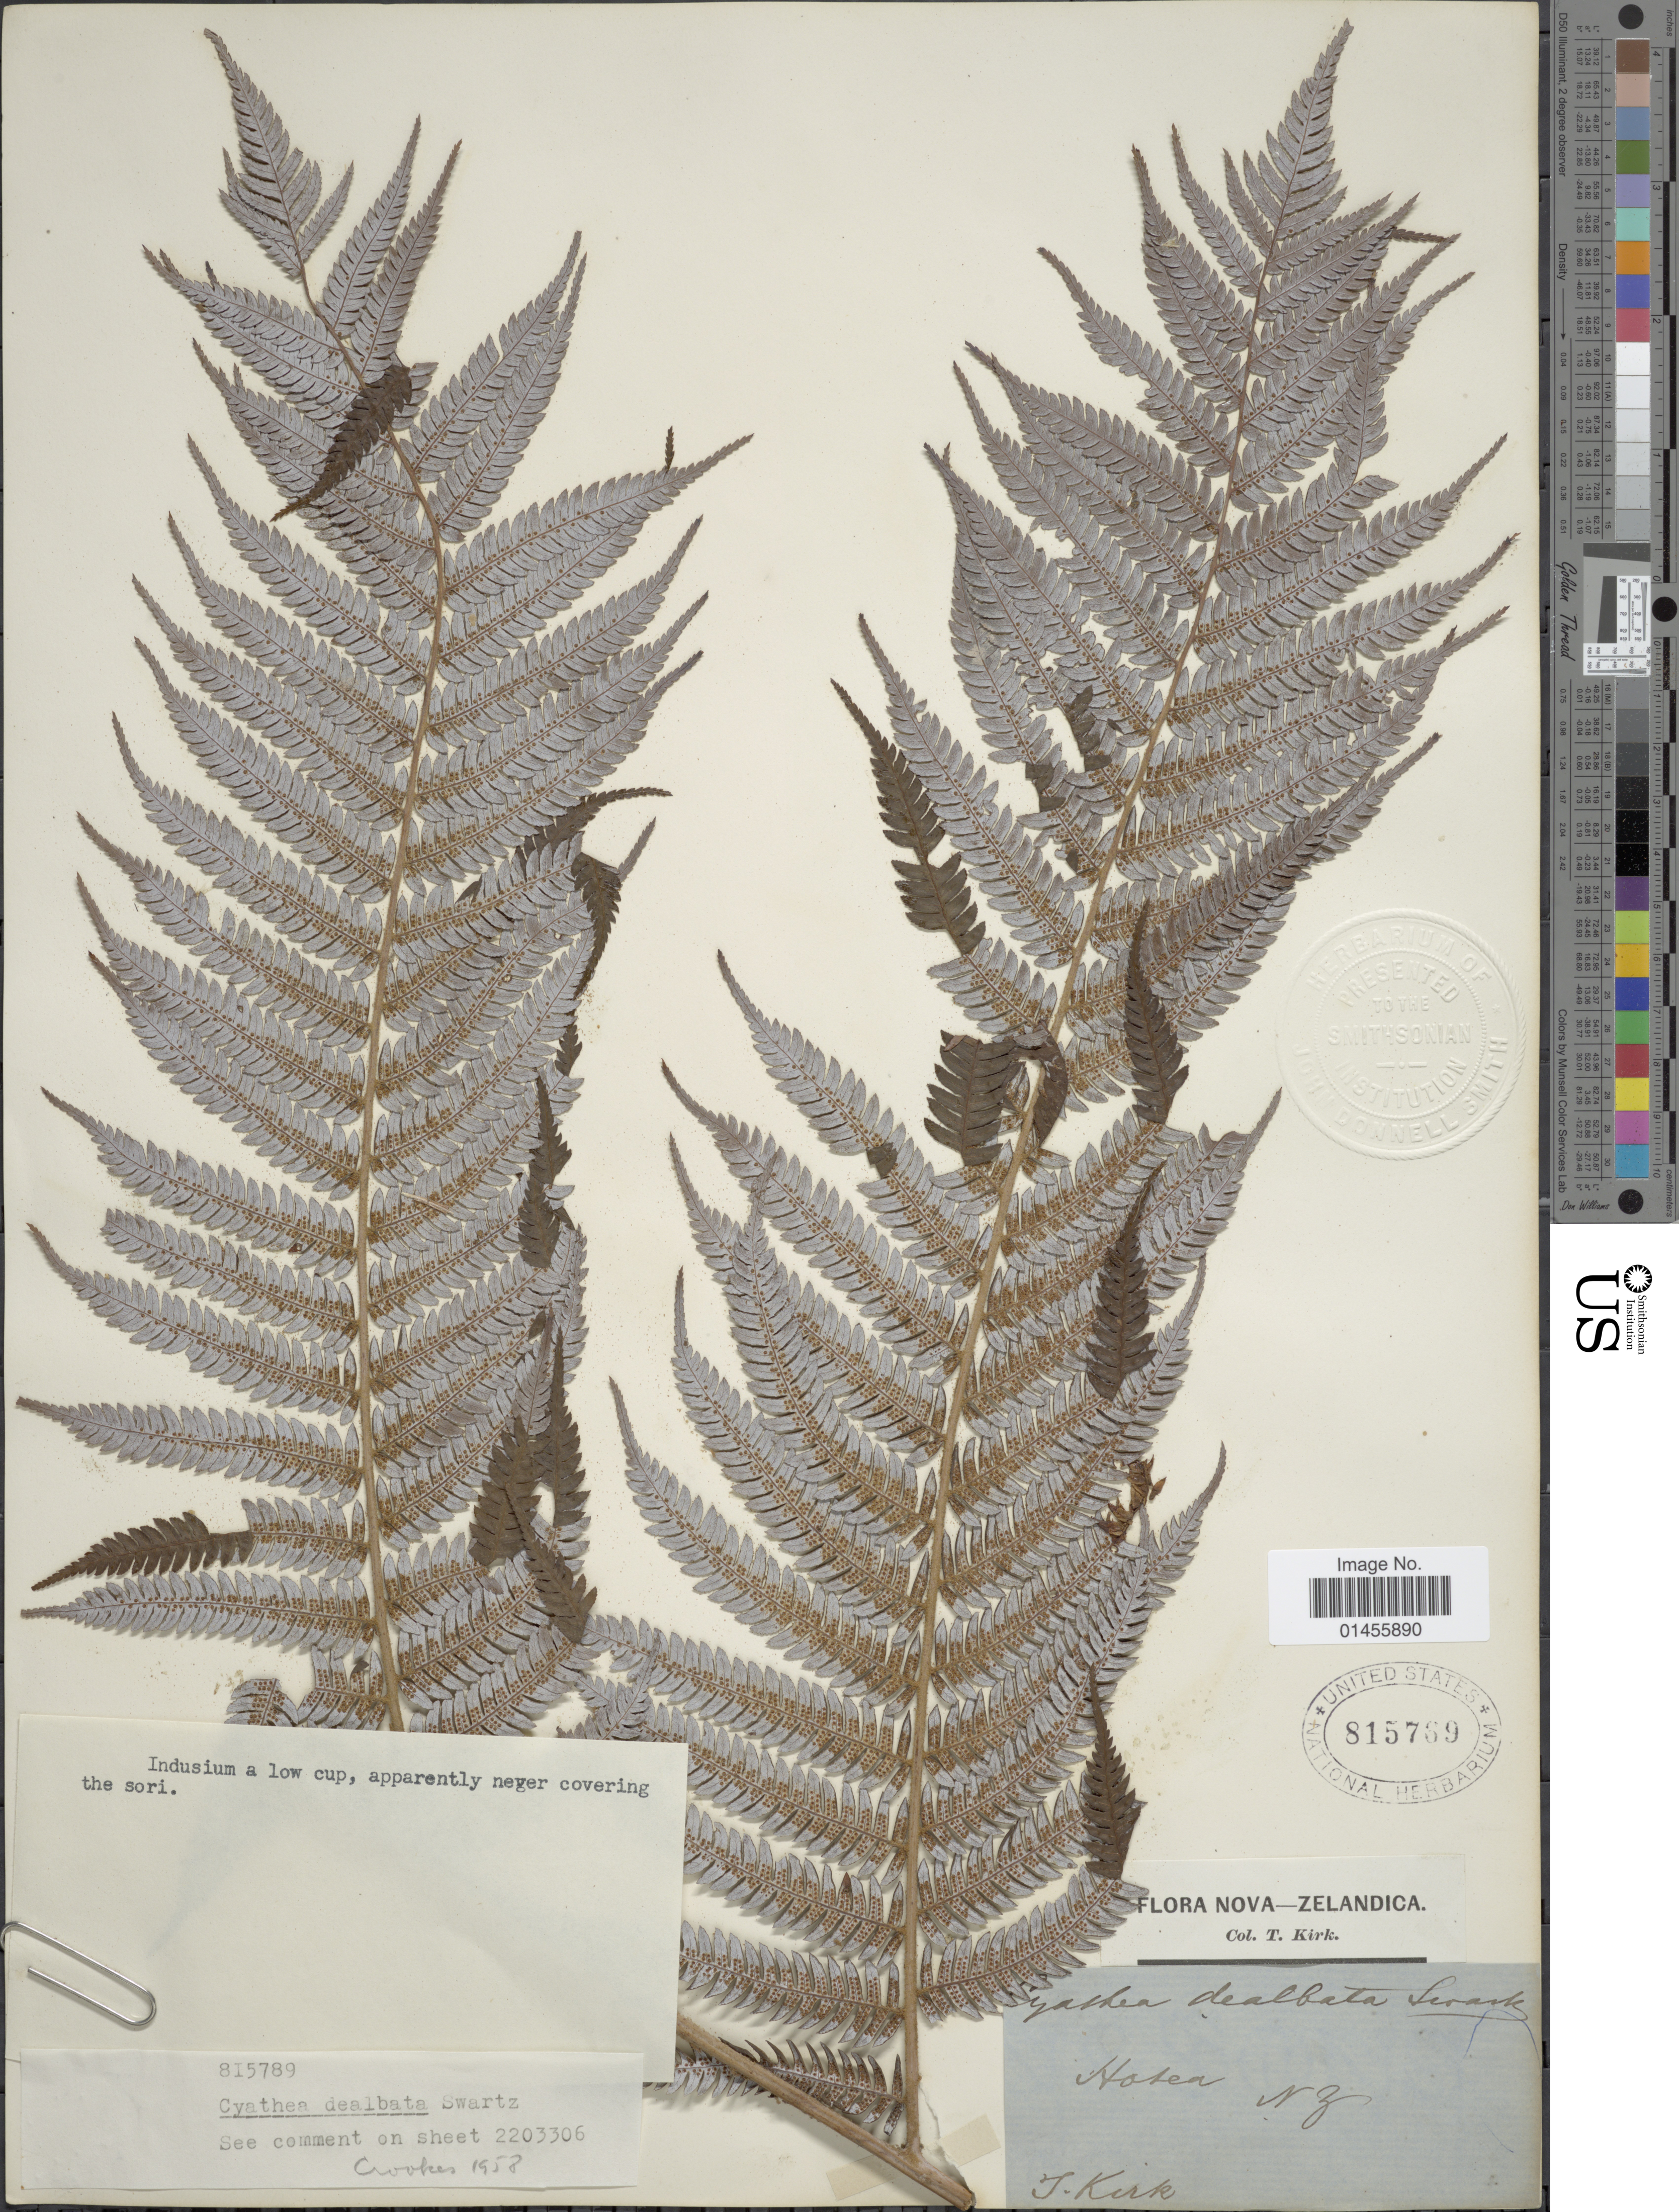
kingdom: Plantae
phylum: Tracheophyta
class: Polypodiopsida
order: Cyatheales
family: Cyatheaceae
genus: Alsophila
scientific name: Alsophila dealbata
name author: (G. Forst.)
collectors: T. Kirk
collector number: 815789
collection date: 1958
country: New Zealand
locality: Hatea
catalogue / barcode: US 815769